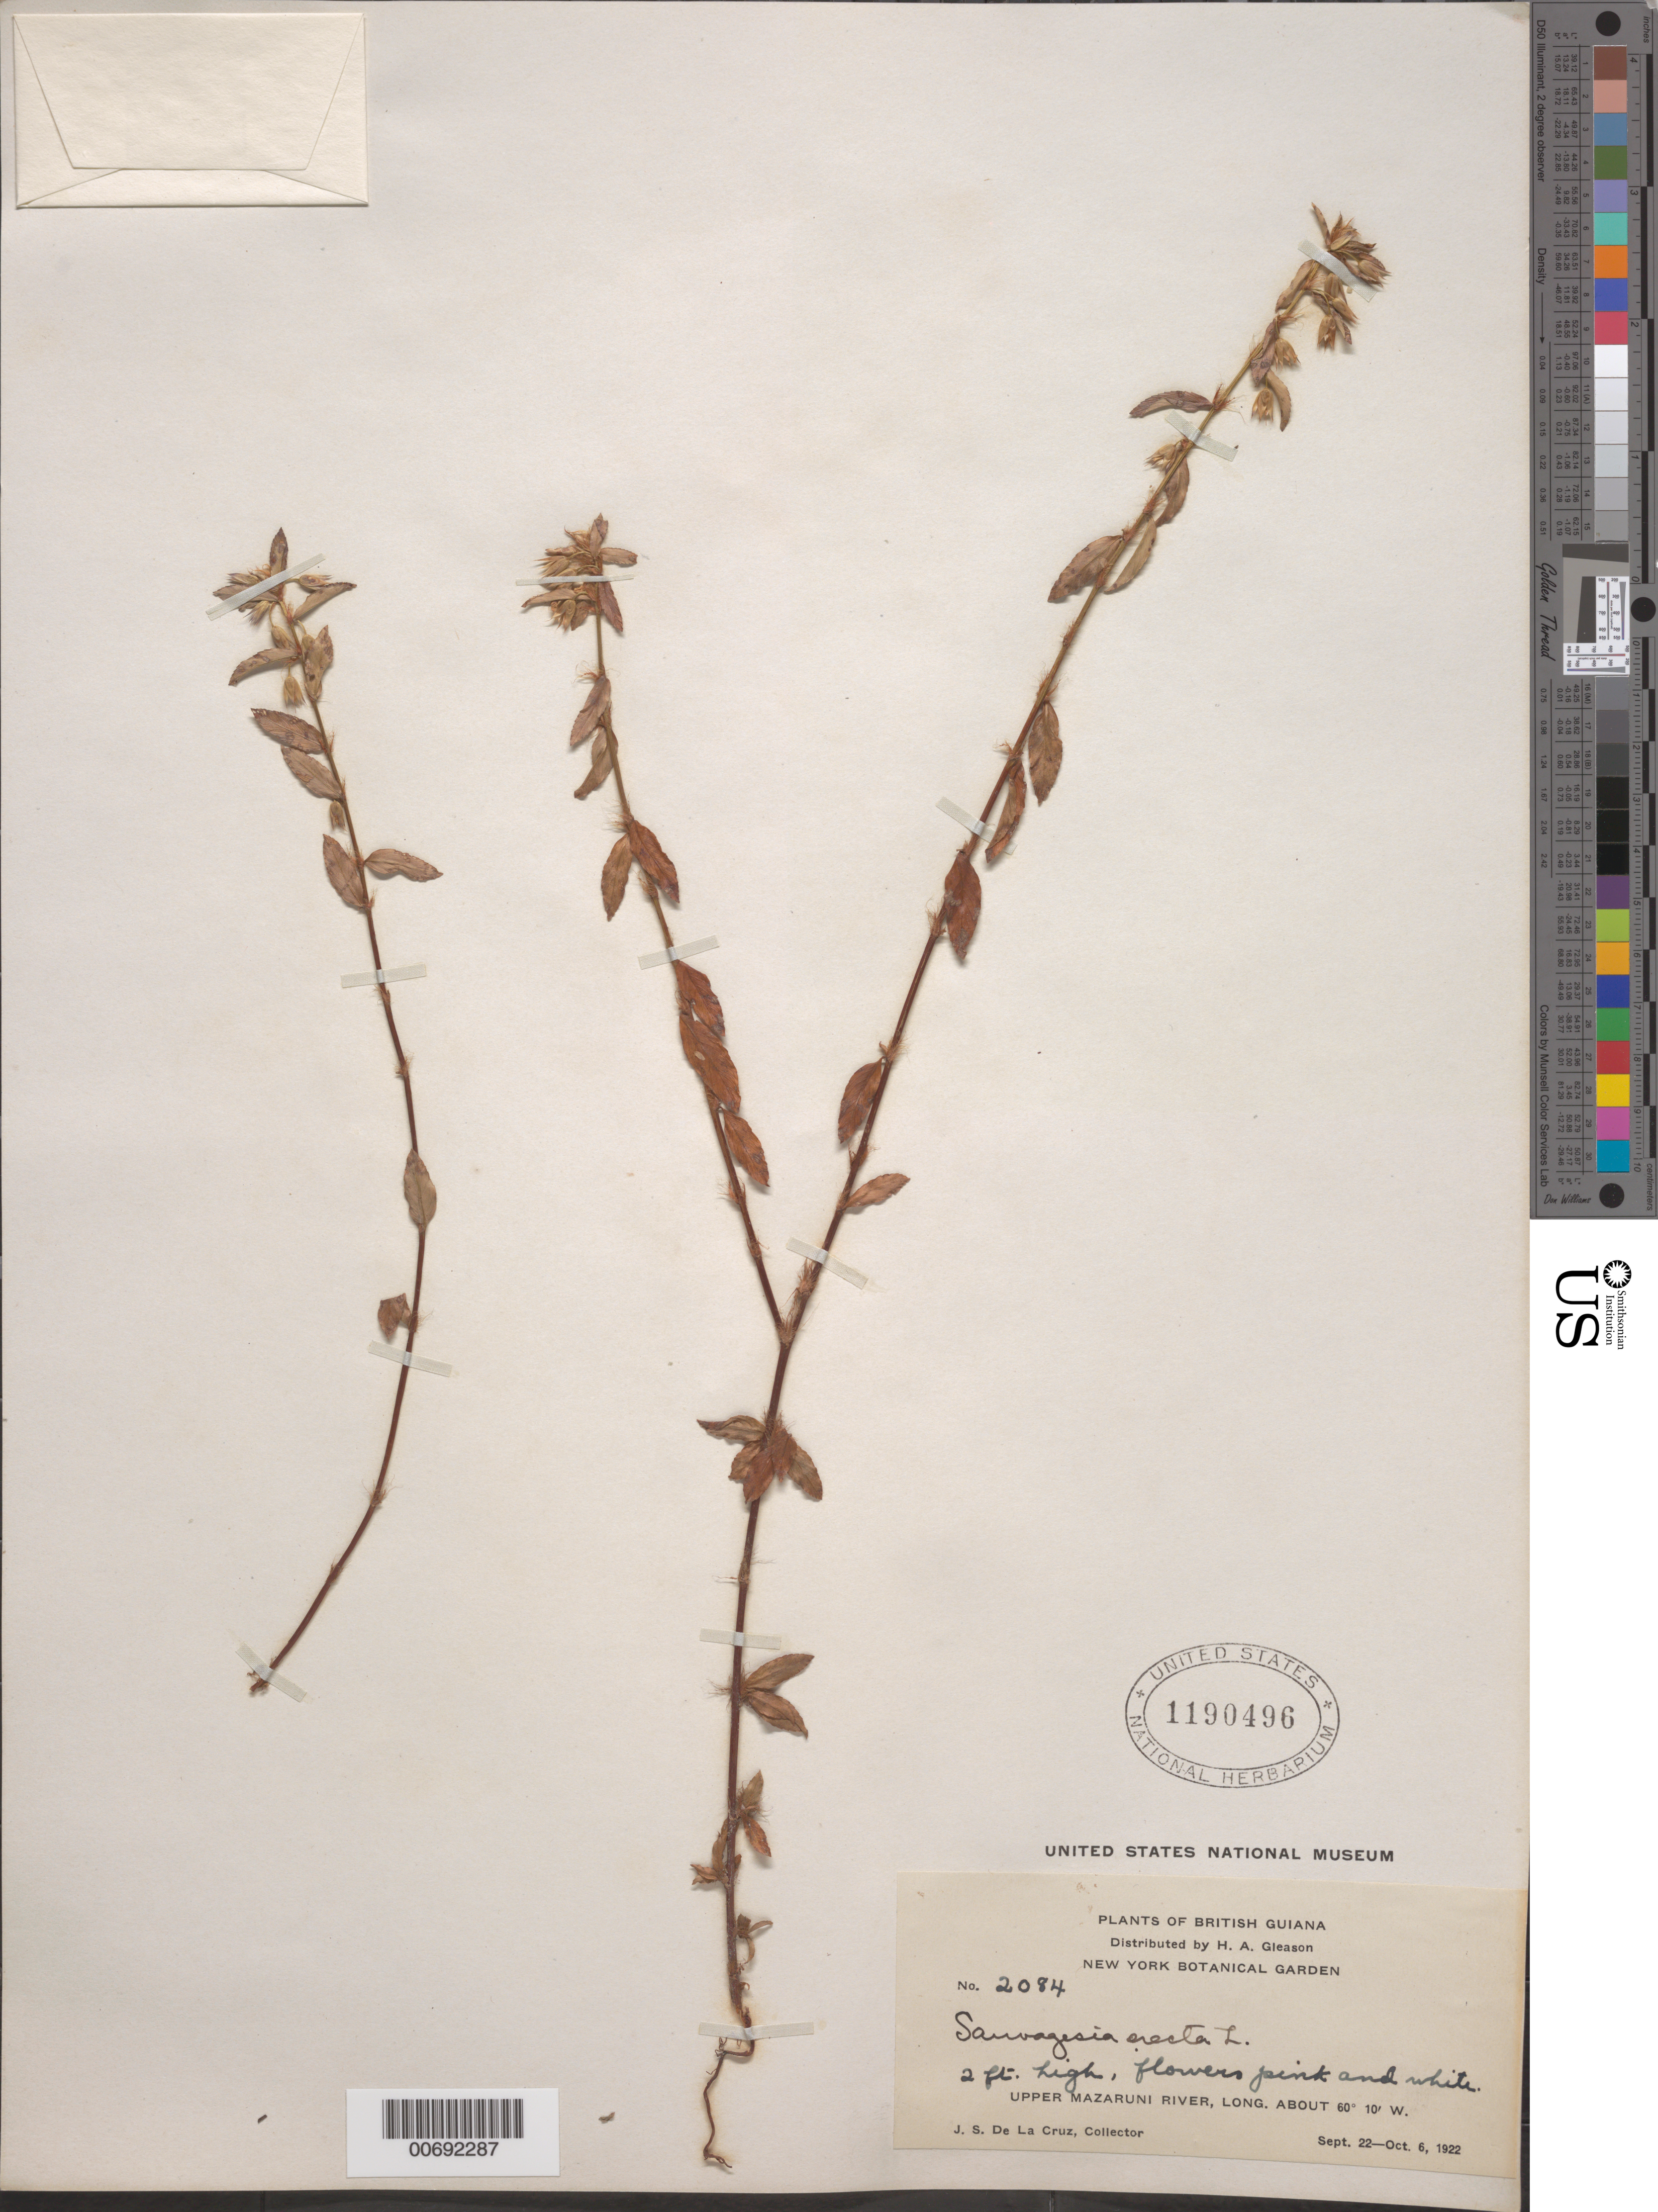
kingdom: Plantae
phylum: Tracheophyta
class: Magnoliopsida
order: Malpighiales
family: Ochnaceae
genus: Sauvagesia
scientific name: Sauvagesia erecta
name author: L.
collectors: J. S. de la Cruz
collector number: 2084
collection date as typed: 22-Sep-22 to 6-Oct-22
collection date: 1922-09-22/1922-10-06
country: Guyana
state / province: Cuyuni-Mazaruni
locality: Upper Mazaruni R.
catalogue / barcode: US 1190496